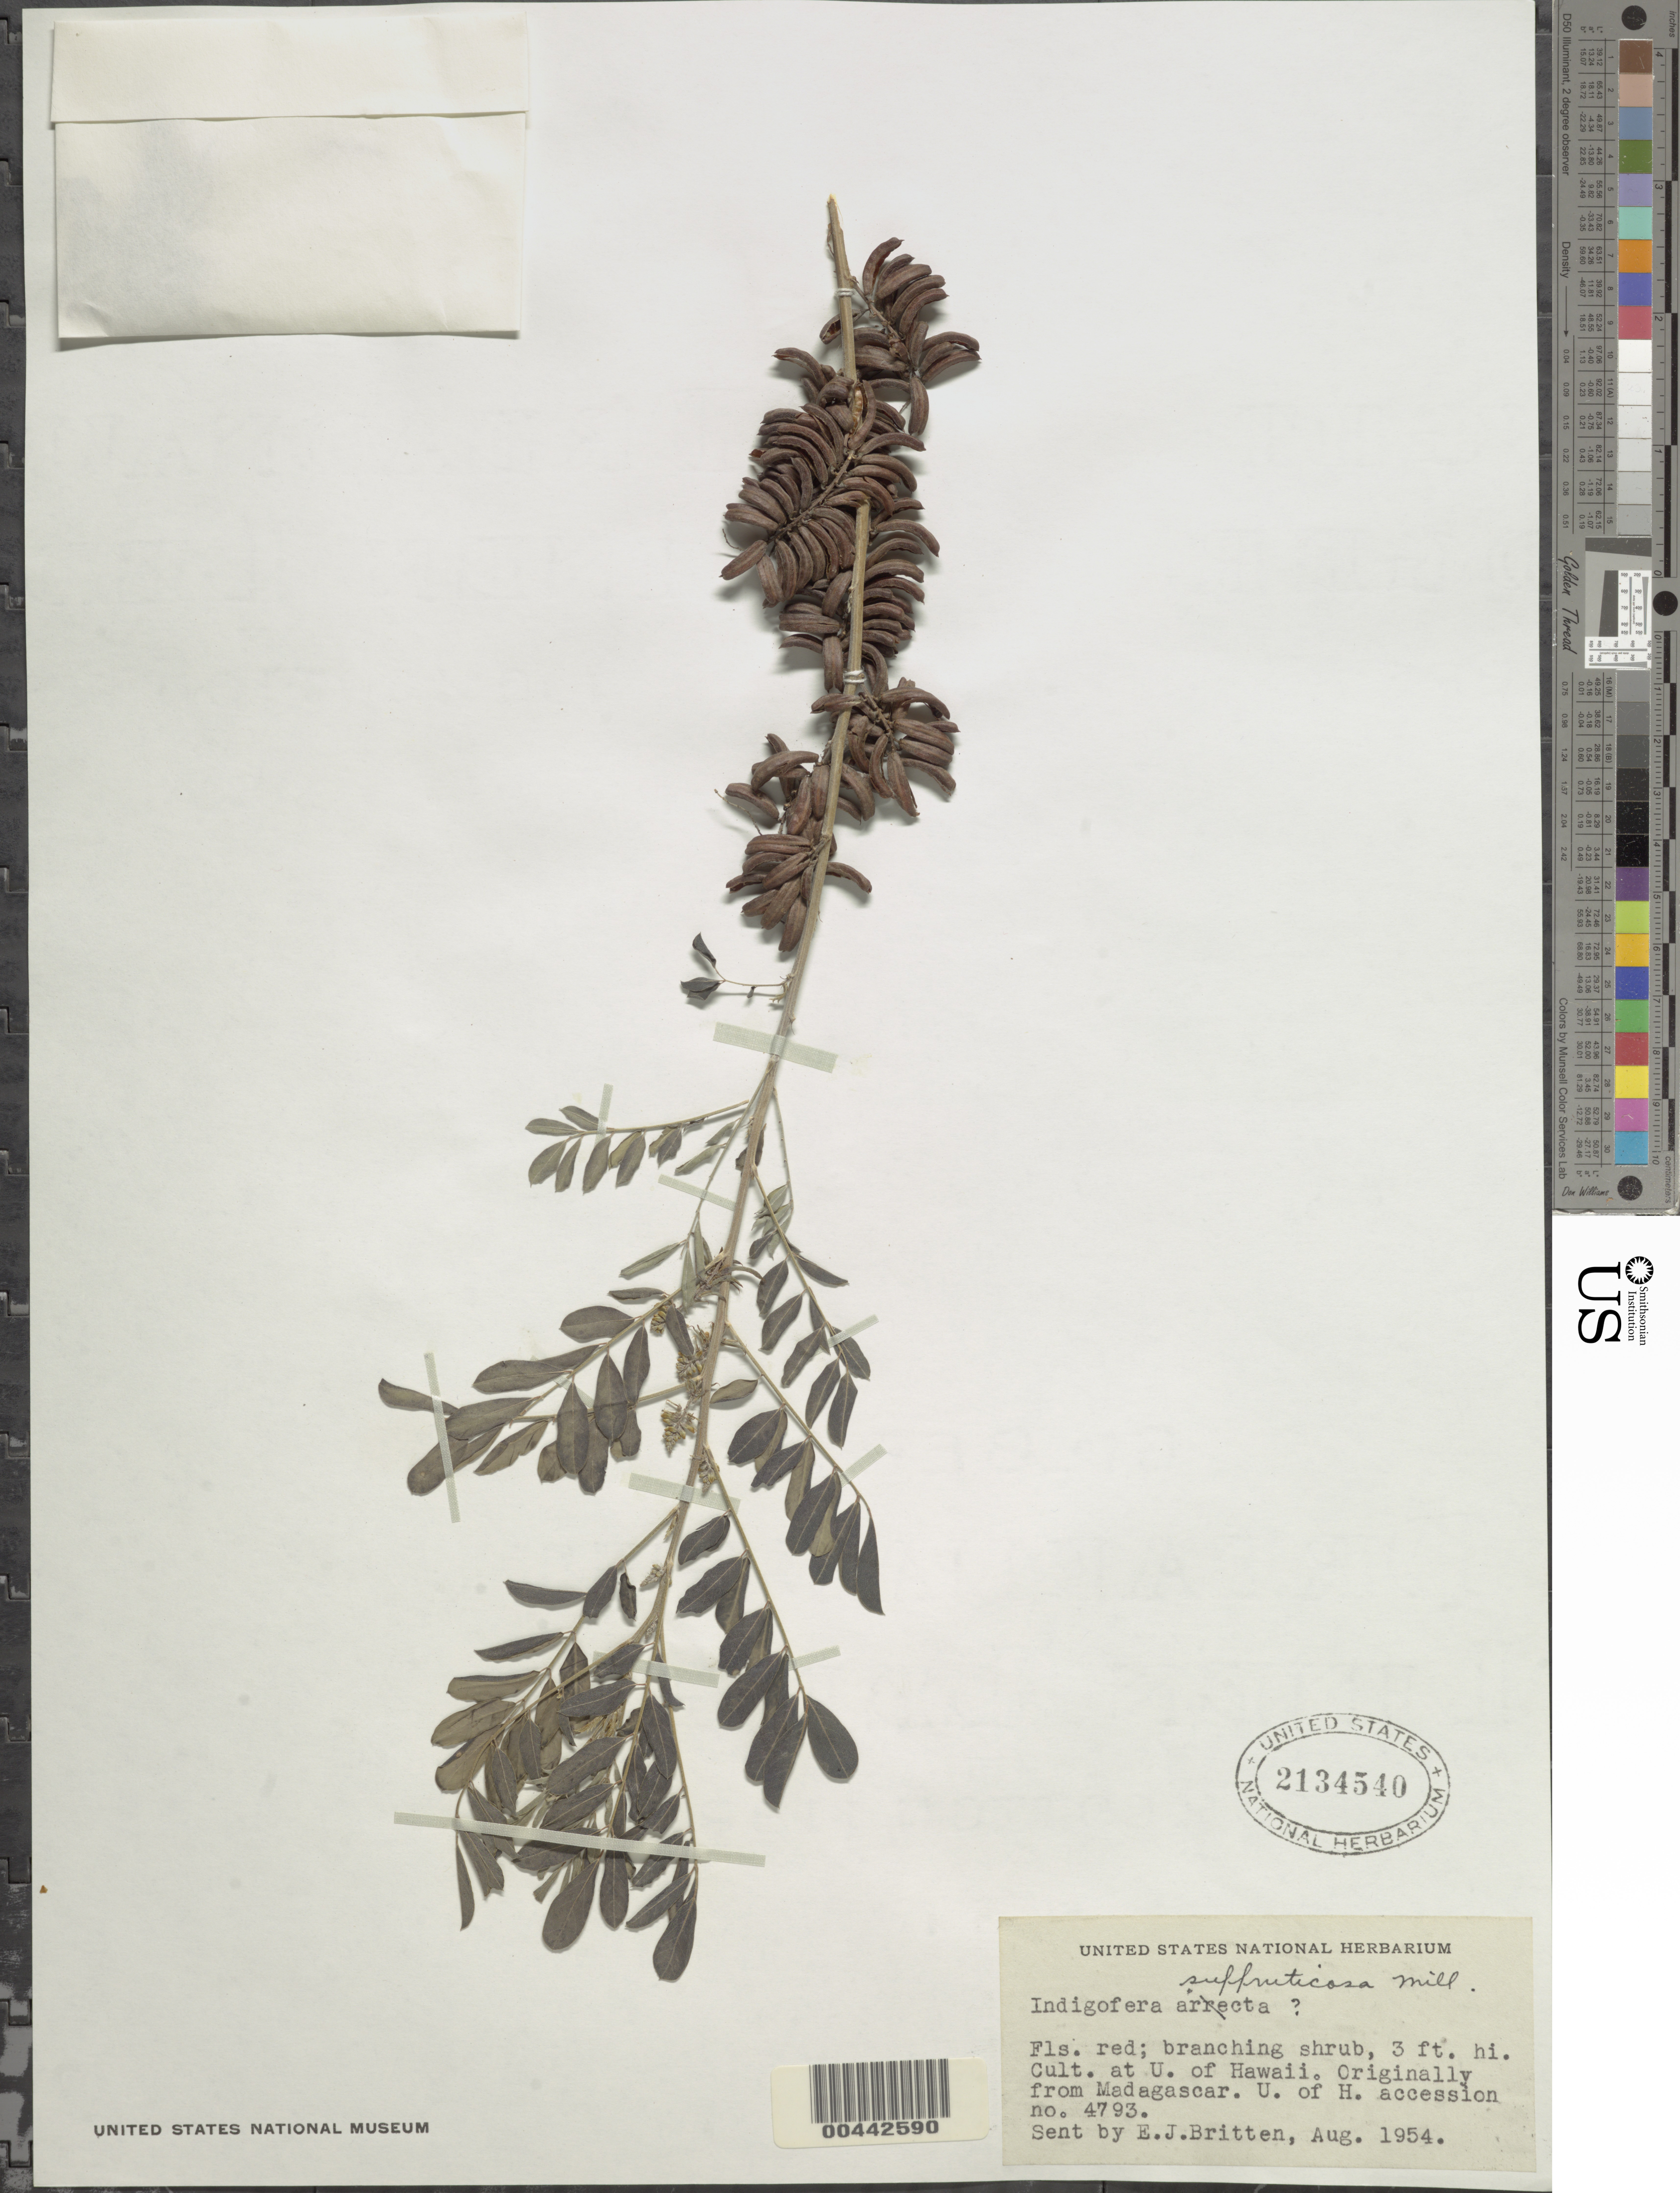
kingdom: Plantae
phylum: Tracheophyta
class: Magnoliopsida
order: Fabales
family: Fabaceae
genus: Indigofera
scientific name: Indigofera suffruticosa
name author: Mill.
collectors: E. Britten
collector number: UH acc. 4793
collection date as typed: Aug 1954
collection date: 1954-08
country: United States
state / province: Hawaii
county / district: Hawaii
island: Hawaii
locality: Cult. at U. of Hawaii. Originally from Madagascar.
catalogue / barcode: US 2134540